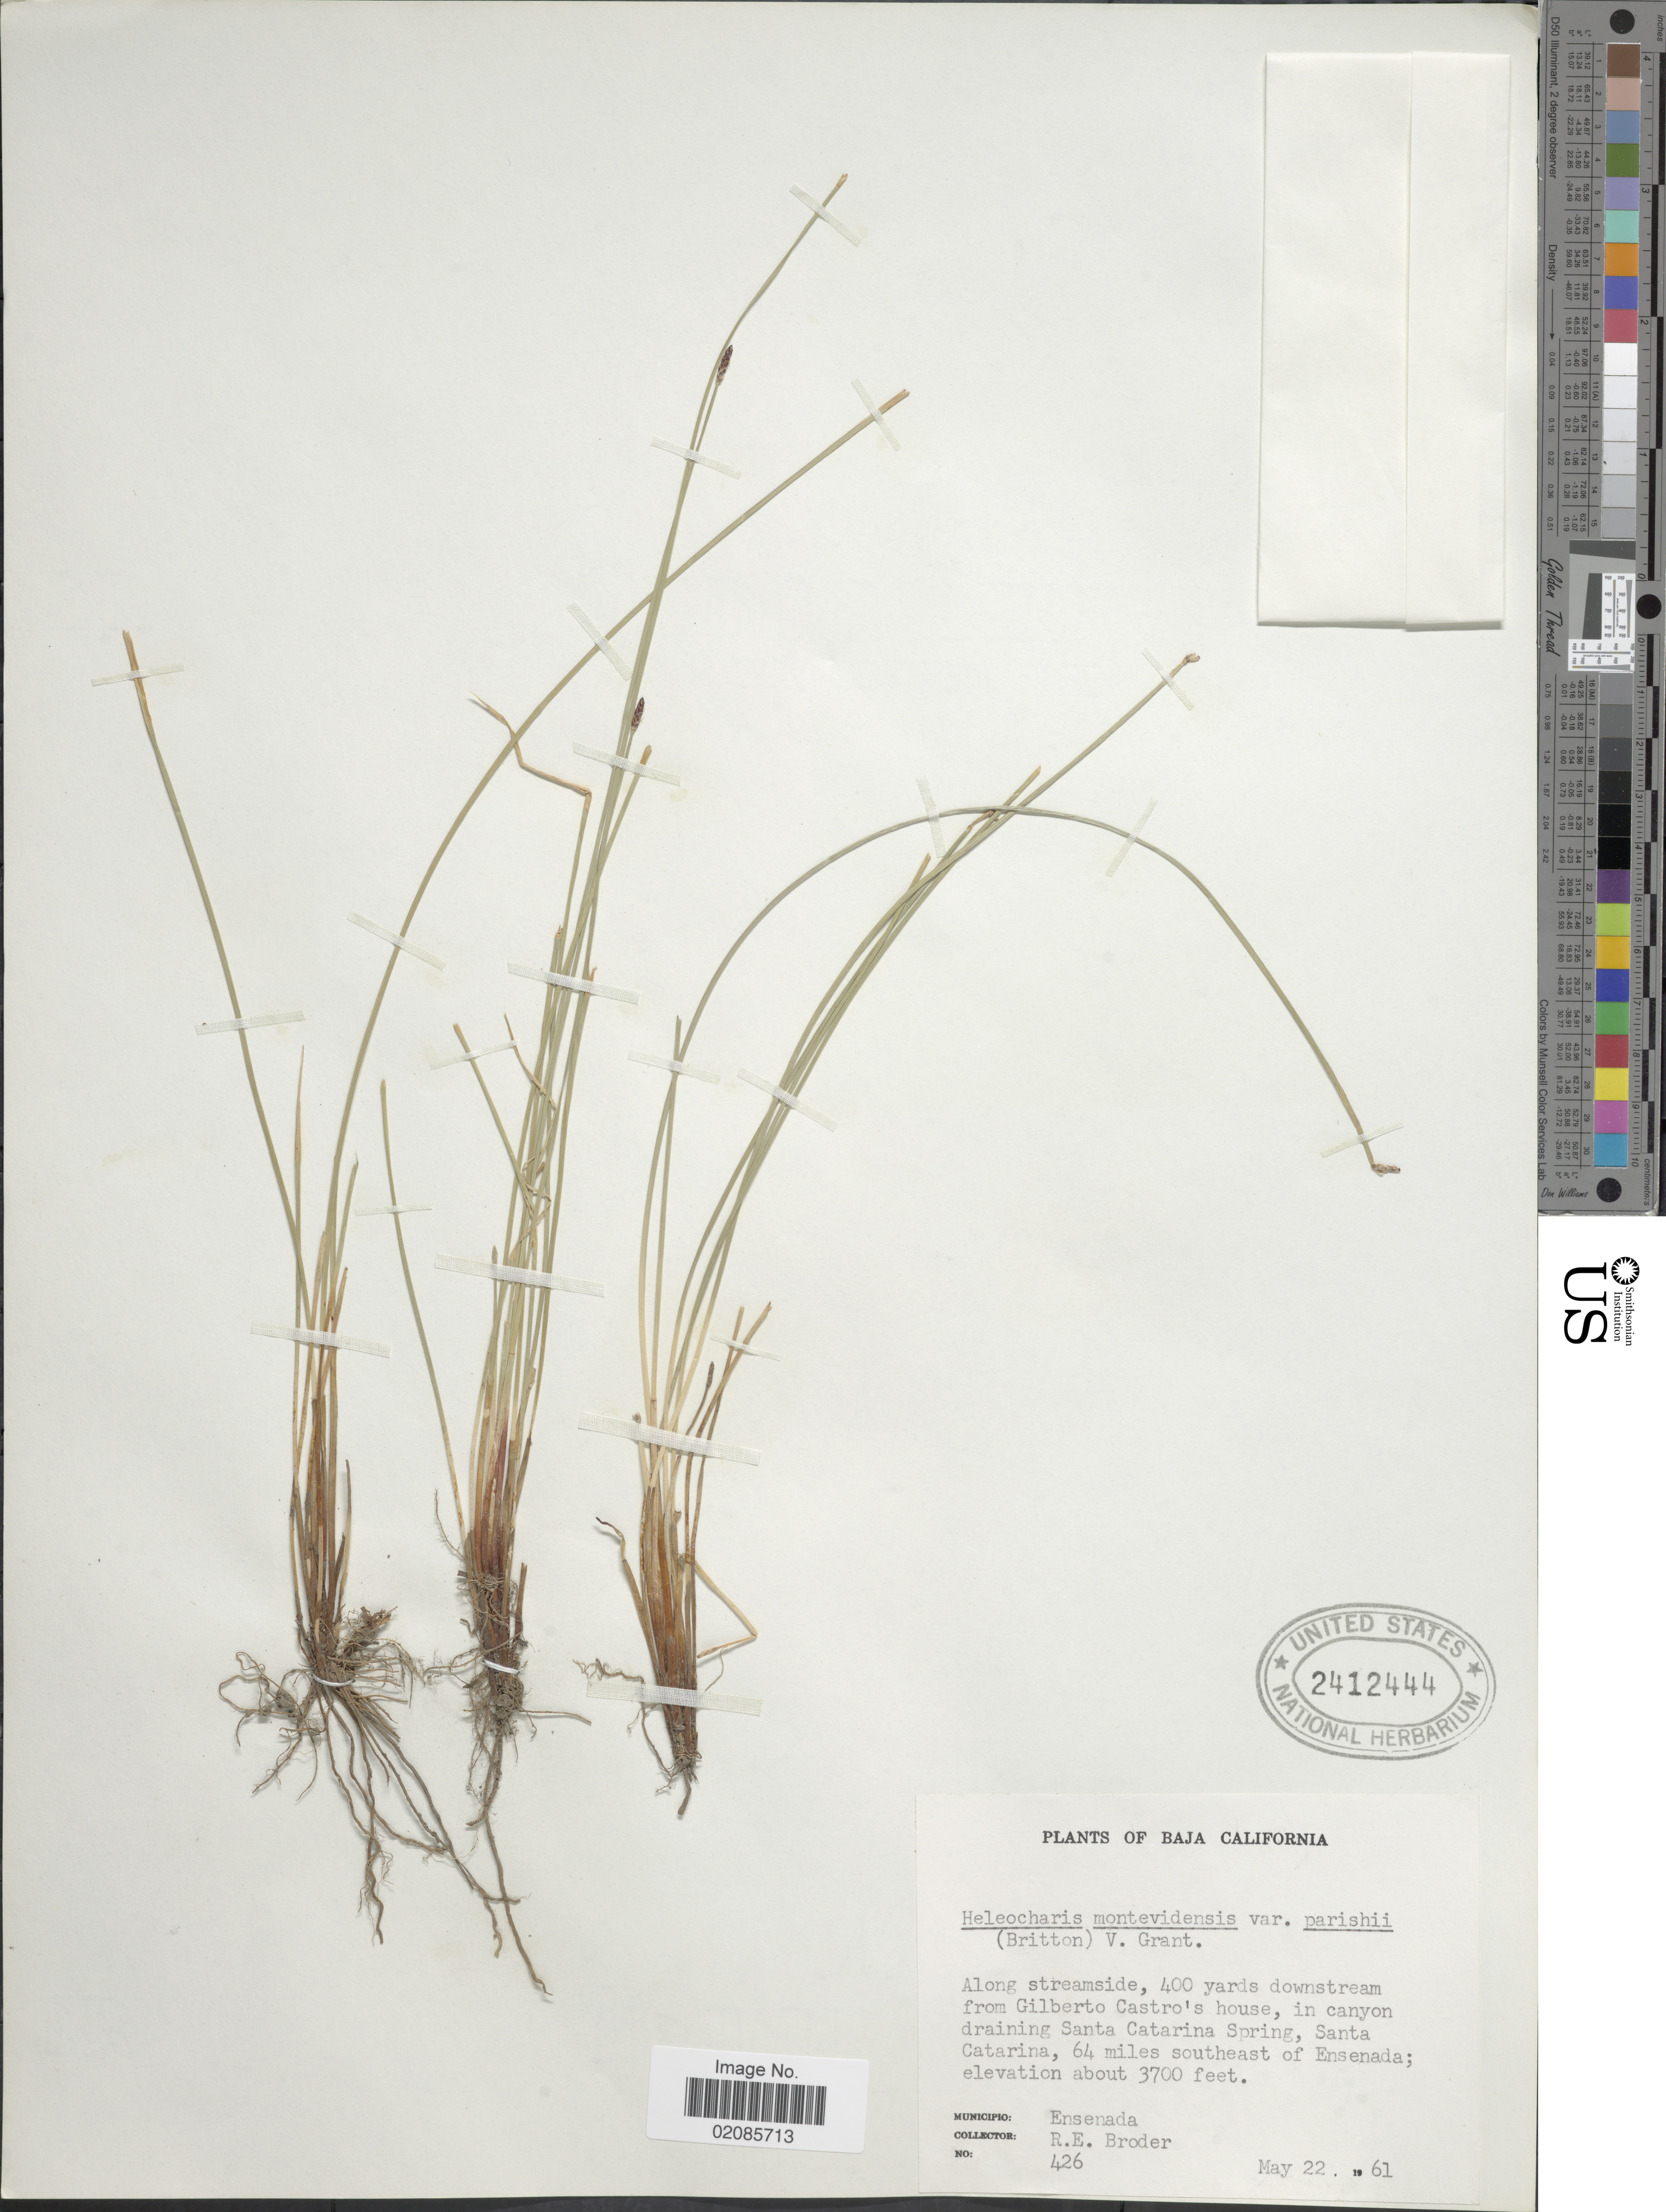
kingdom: Plantae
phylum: Tracheophyta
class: Liliopsida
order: Poales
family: Cyperaceae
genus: Eleocharis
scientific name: Eleocharis montevidensis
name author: Kunth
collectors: R. Broder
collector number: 426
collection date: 1961-05-22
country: Mexico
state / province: Baja California Norte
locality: Along streamside, 400 yards downstream from Gilberto Castro's house, in canyon draining Santa Catarina Spring, Santa Catarina, 64 miles southeast of Ensenada, Municipio: Ensenada.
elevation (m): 1128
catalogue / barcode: US 2412444